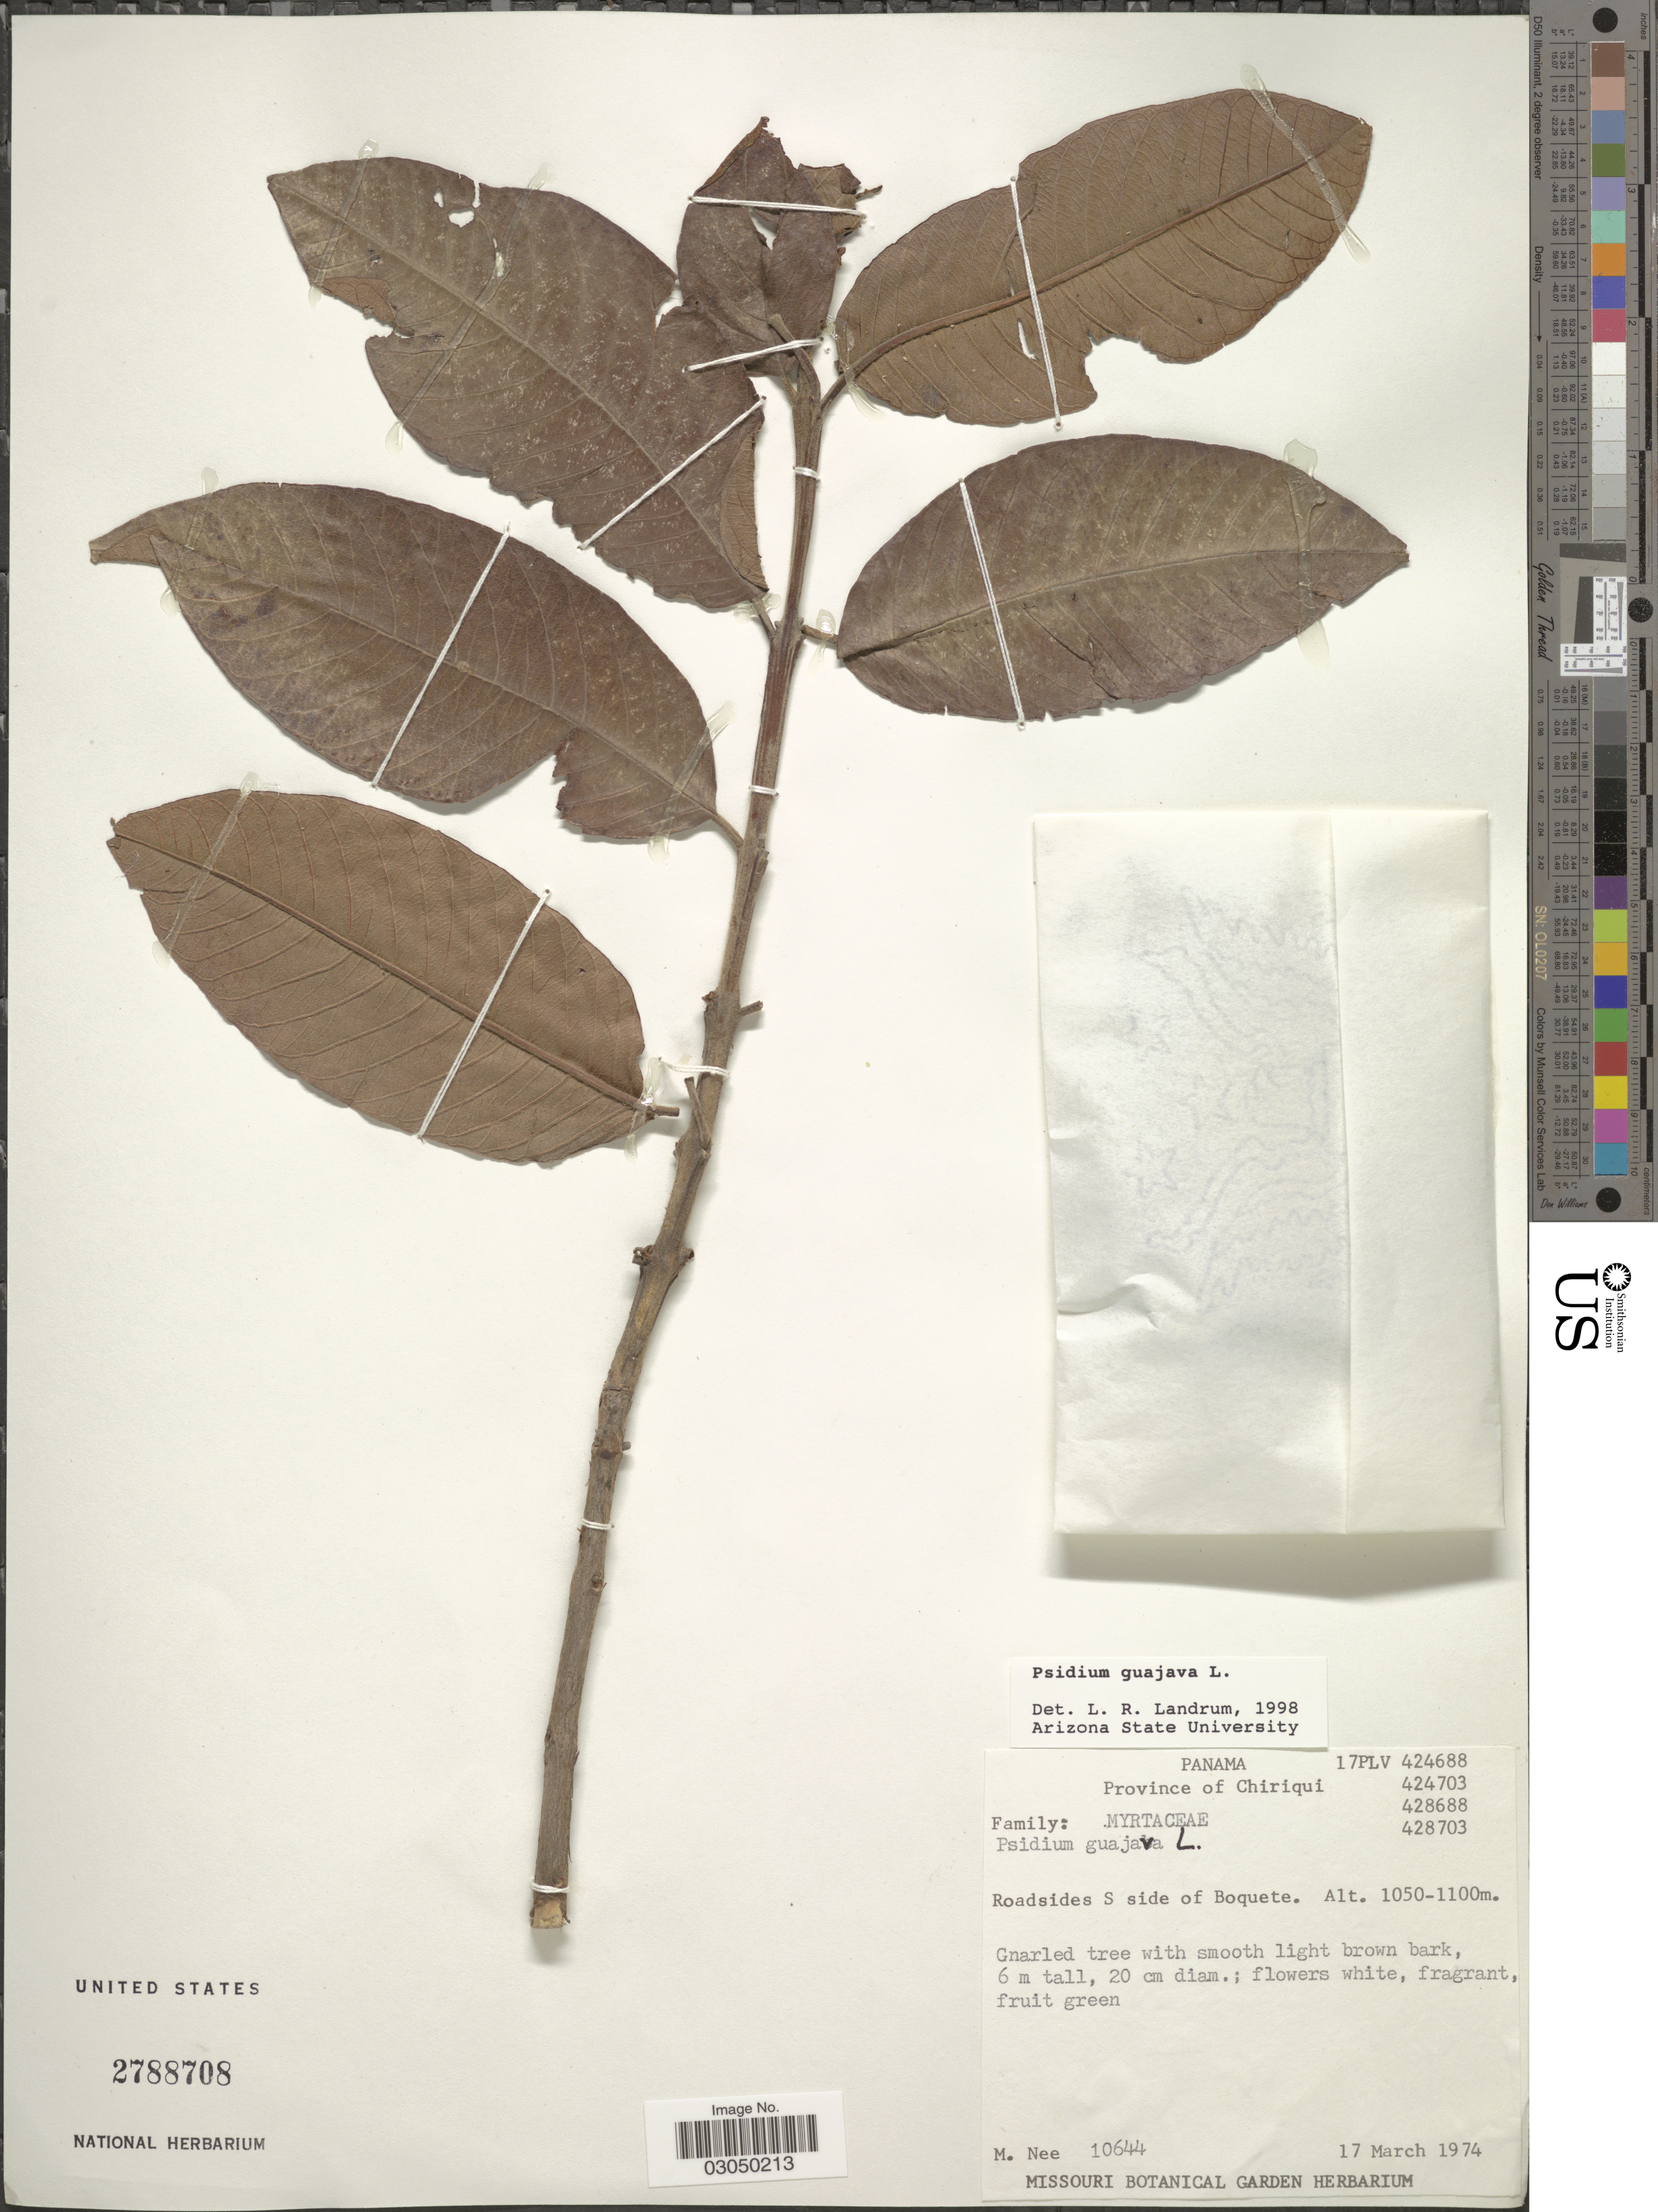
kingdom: Plantae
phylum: Tracheophyta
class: Magnoliopsida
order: Myrtales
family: Myrtaceae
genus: Psidium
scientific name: Psidium guajava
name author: L.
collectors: M. Nee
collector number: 10644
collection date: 1974-03-17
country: Panama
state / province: Chiriqui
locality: Roadsides S side of Boquete.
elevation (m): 1050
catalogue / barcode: US 2788708